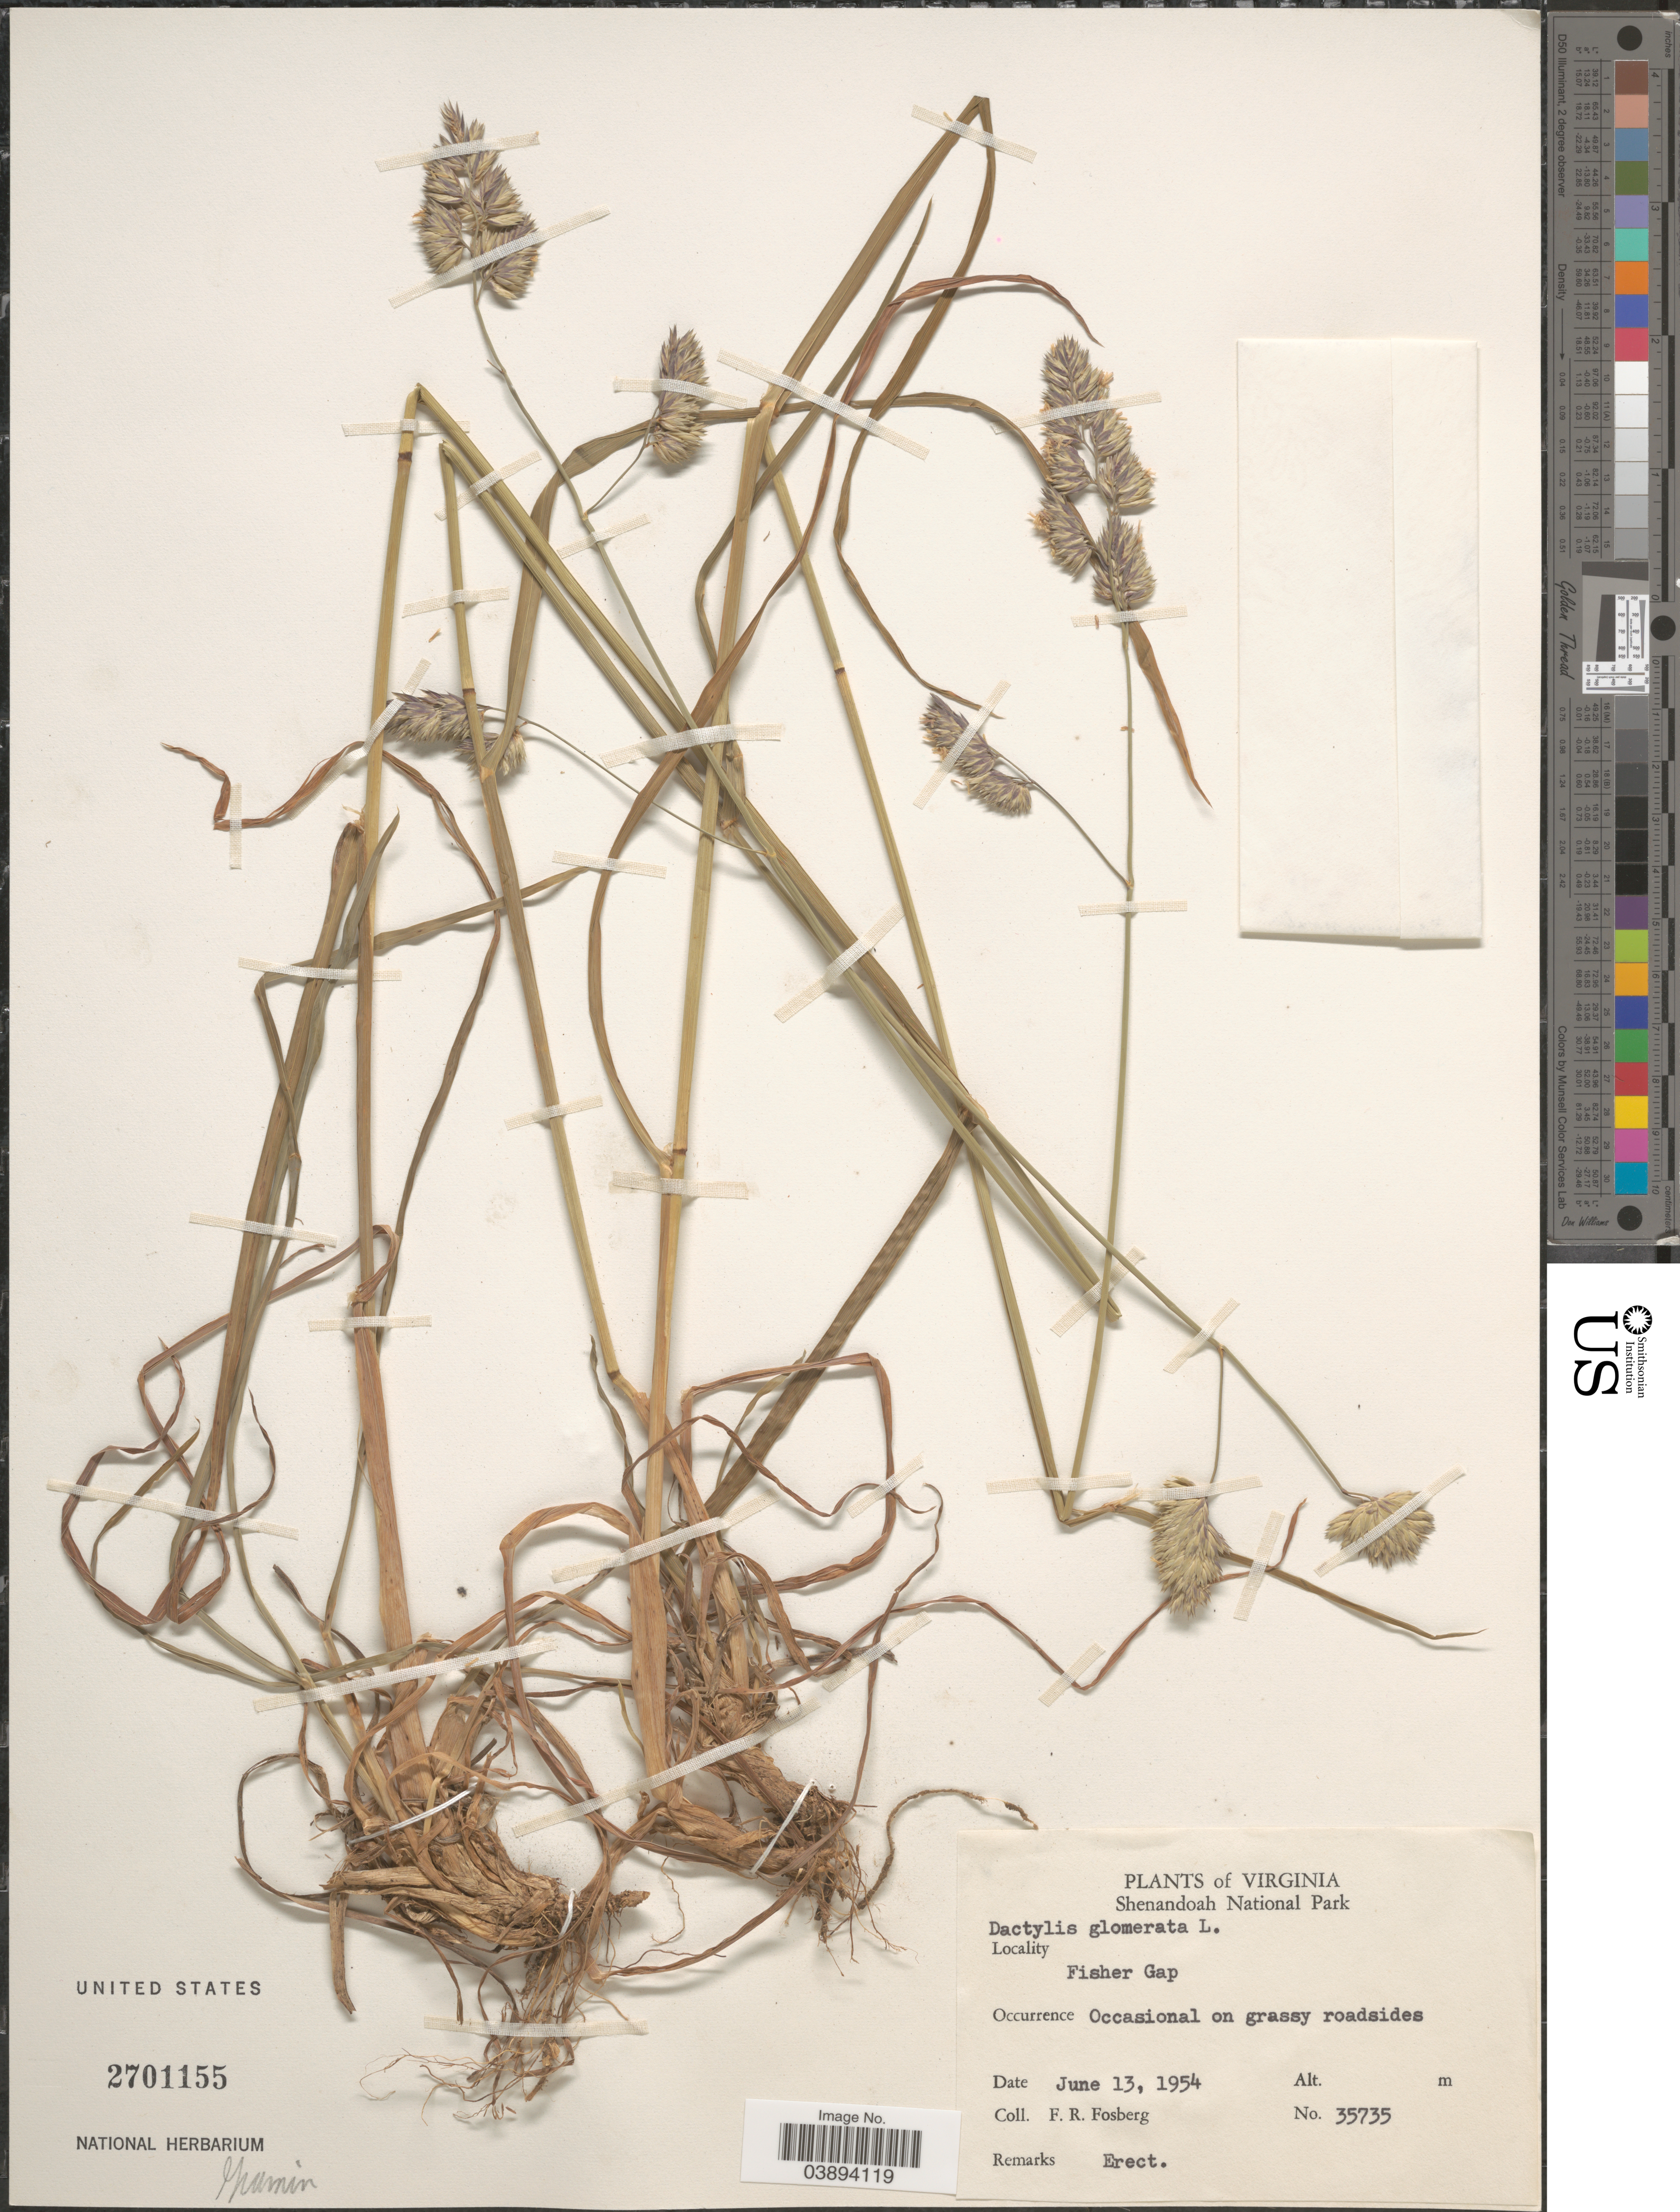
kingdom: Plantae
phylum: Tracheophyta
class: Liliopsida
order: Poales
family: Poaceae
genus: Dactylis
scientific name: Dactylis glomerata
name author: L.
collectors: F. R. Fosberg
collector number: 35735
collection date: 1954-06-13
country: United States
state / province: Virginia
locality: Shenandoah National Park. Fisher Gap.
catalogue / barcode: US 2701155